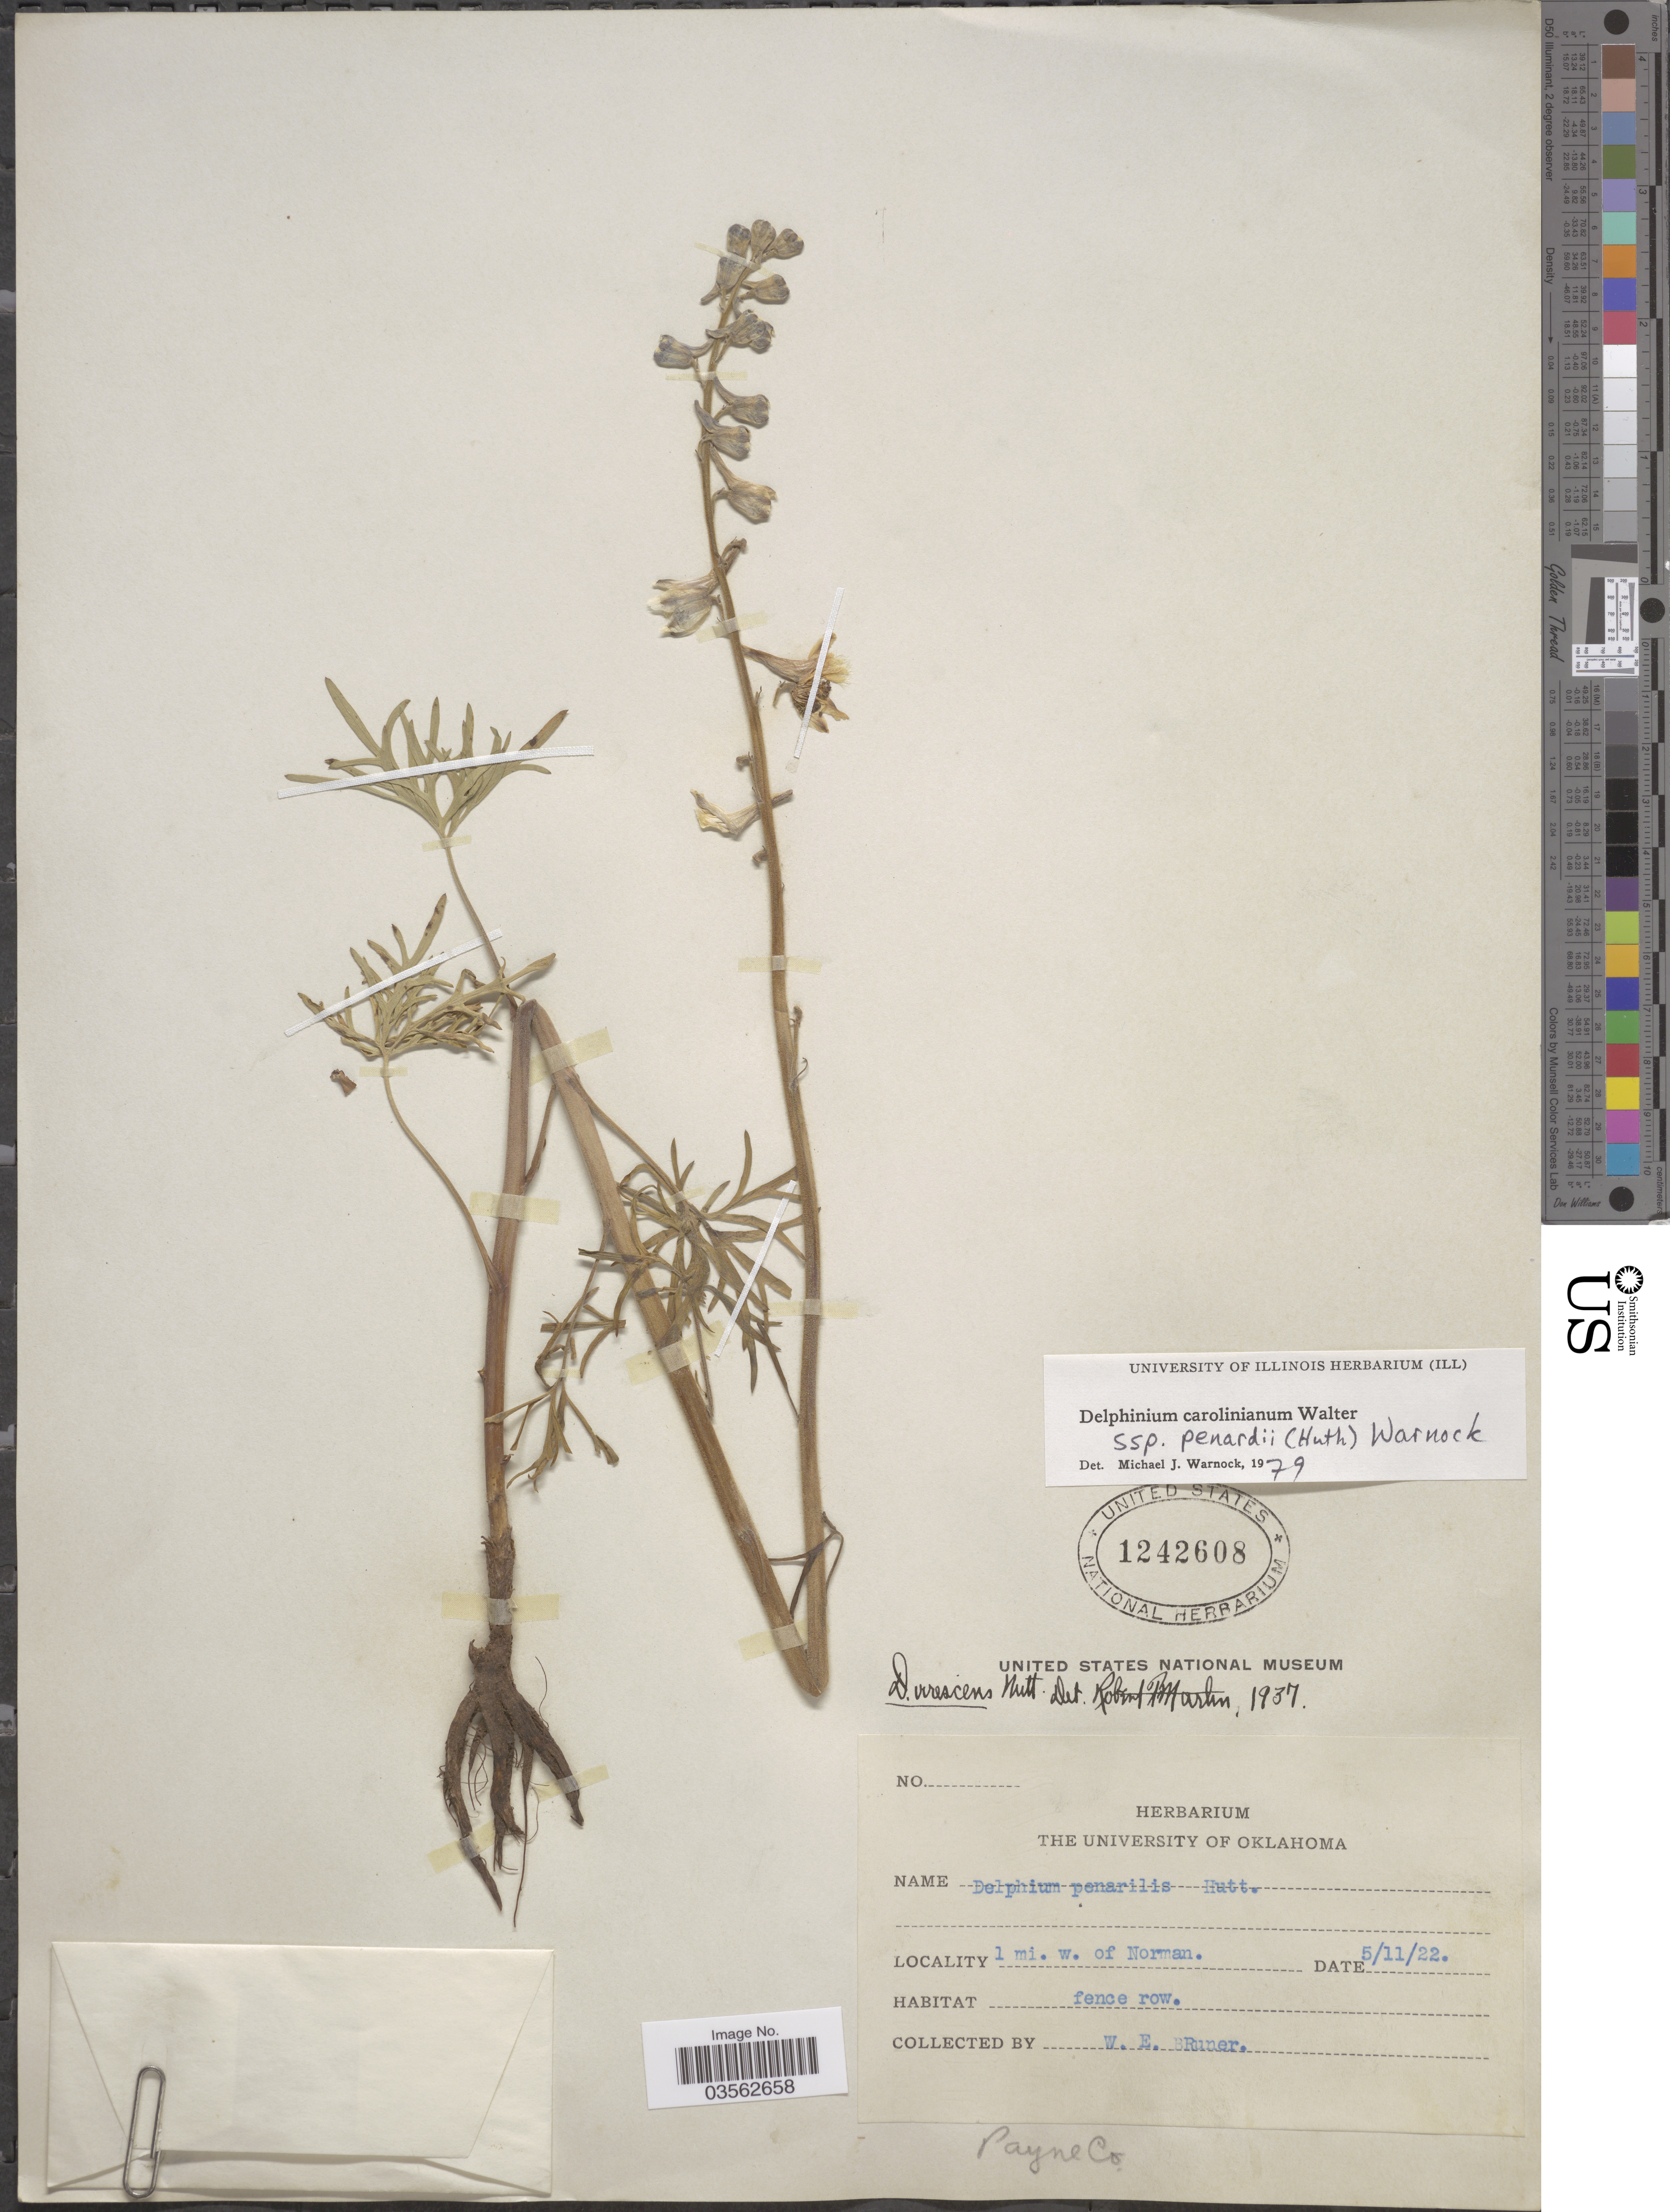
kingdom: Plantae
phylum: Tracheophyta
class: Magnoliopsida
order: Ranunculales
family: Ranunculaceae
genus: Delphinium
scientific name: Delphinium carolinianum subsp. penardii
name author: (Huth) M.J. Warnock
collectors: W. Bruner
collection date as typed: Transcribed d/m/y: 11/5/22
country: United States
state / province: Oklahoma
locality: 1 mi. w. of Norman. Payne Co.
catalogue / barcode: US 1242608